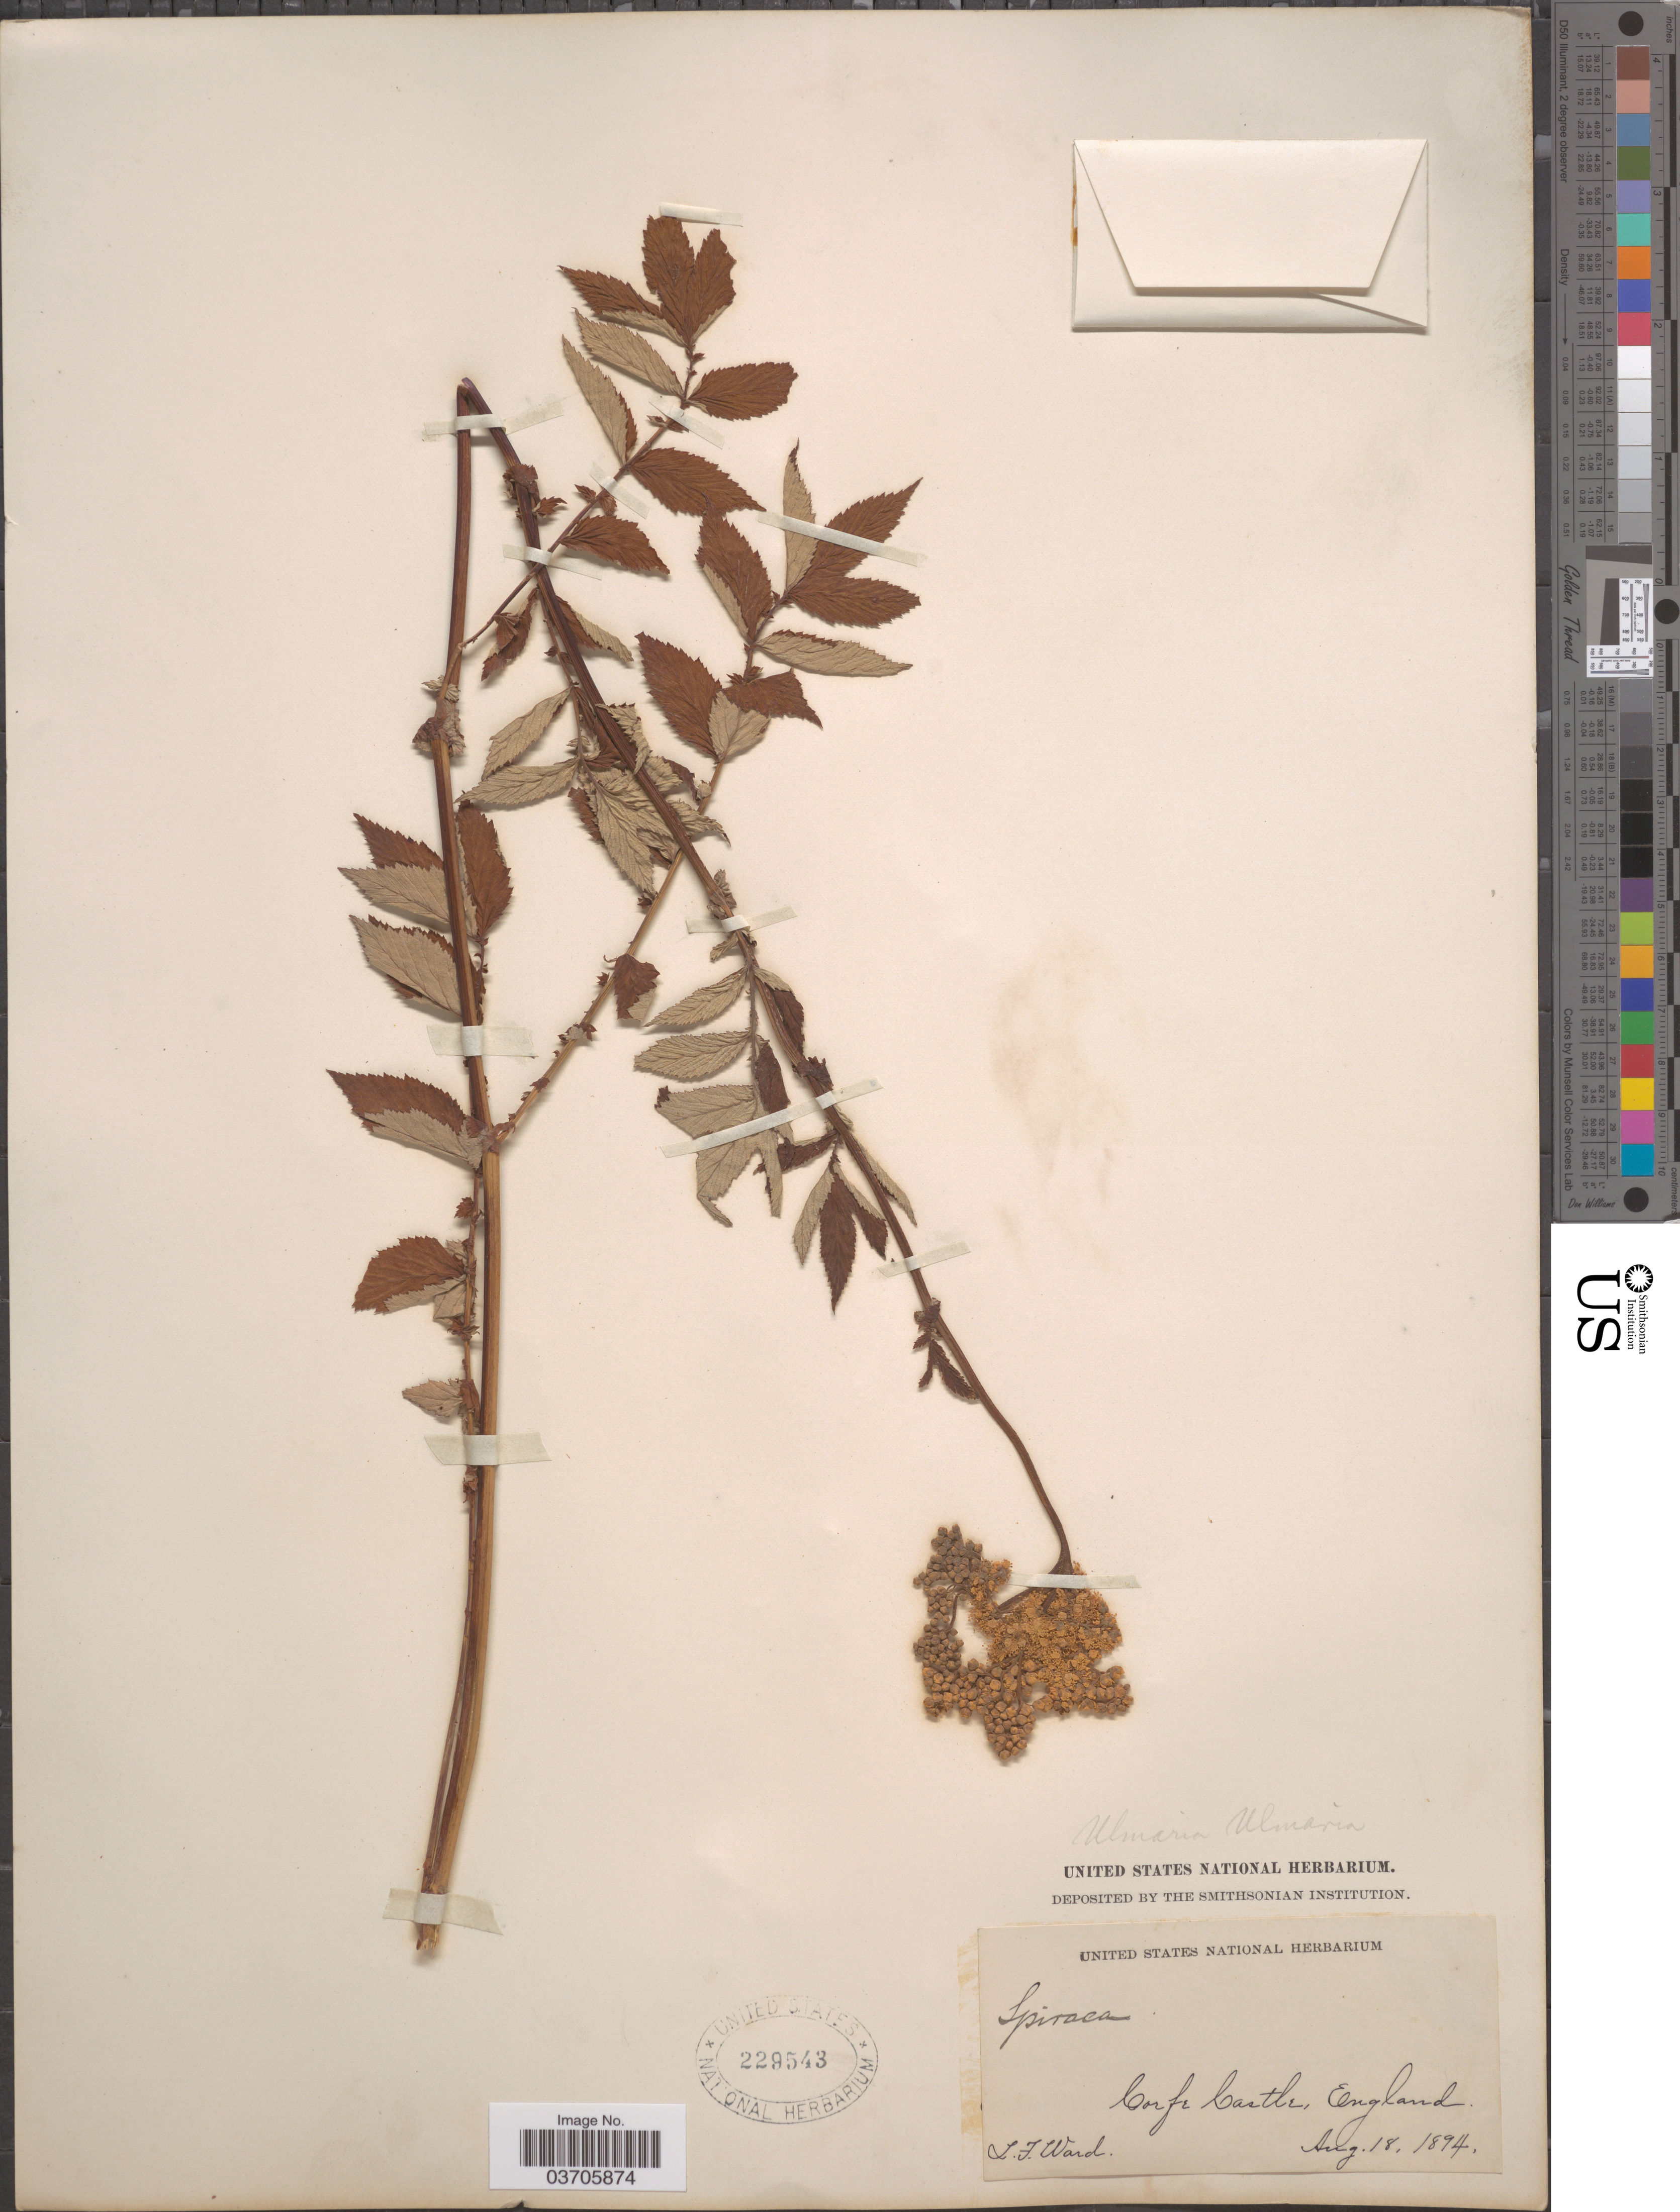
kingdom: Plantae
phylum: Tracheophyta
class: Magnoliopsida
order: Rosales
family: Rosaceae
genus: Filipendula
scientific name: Filipendula ulmaria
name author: (L.) Maxim.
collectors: L. Ward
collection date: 1894-08-18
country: United Kingdom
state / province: England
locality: Corfe Castle.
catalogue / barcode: US 229543